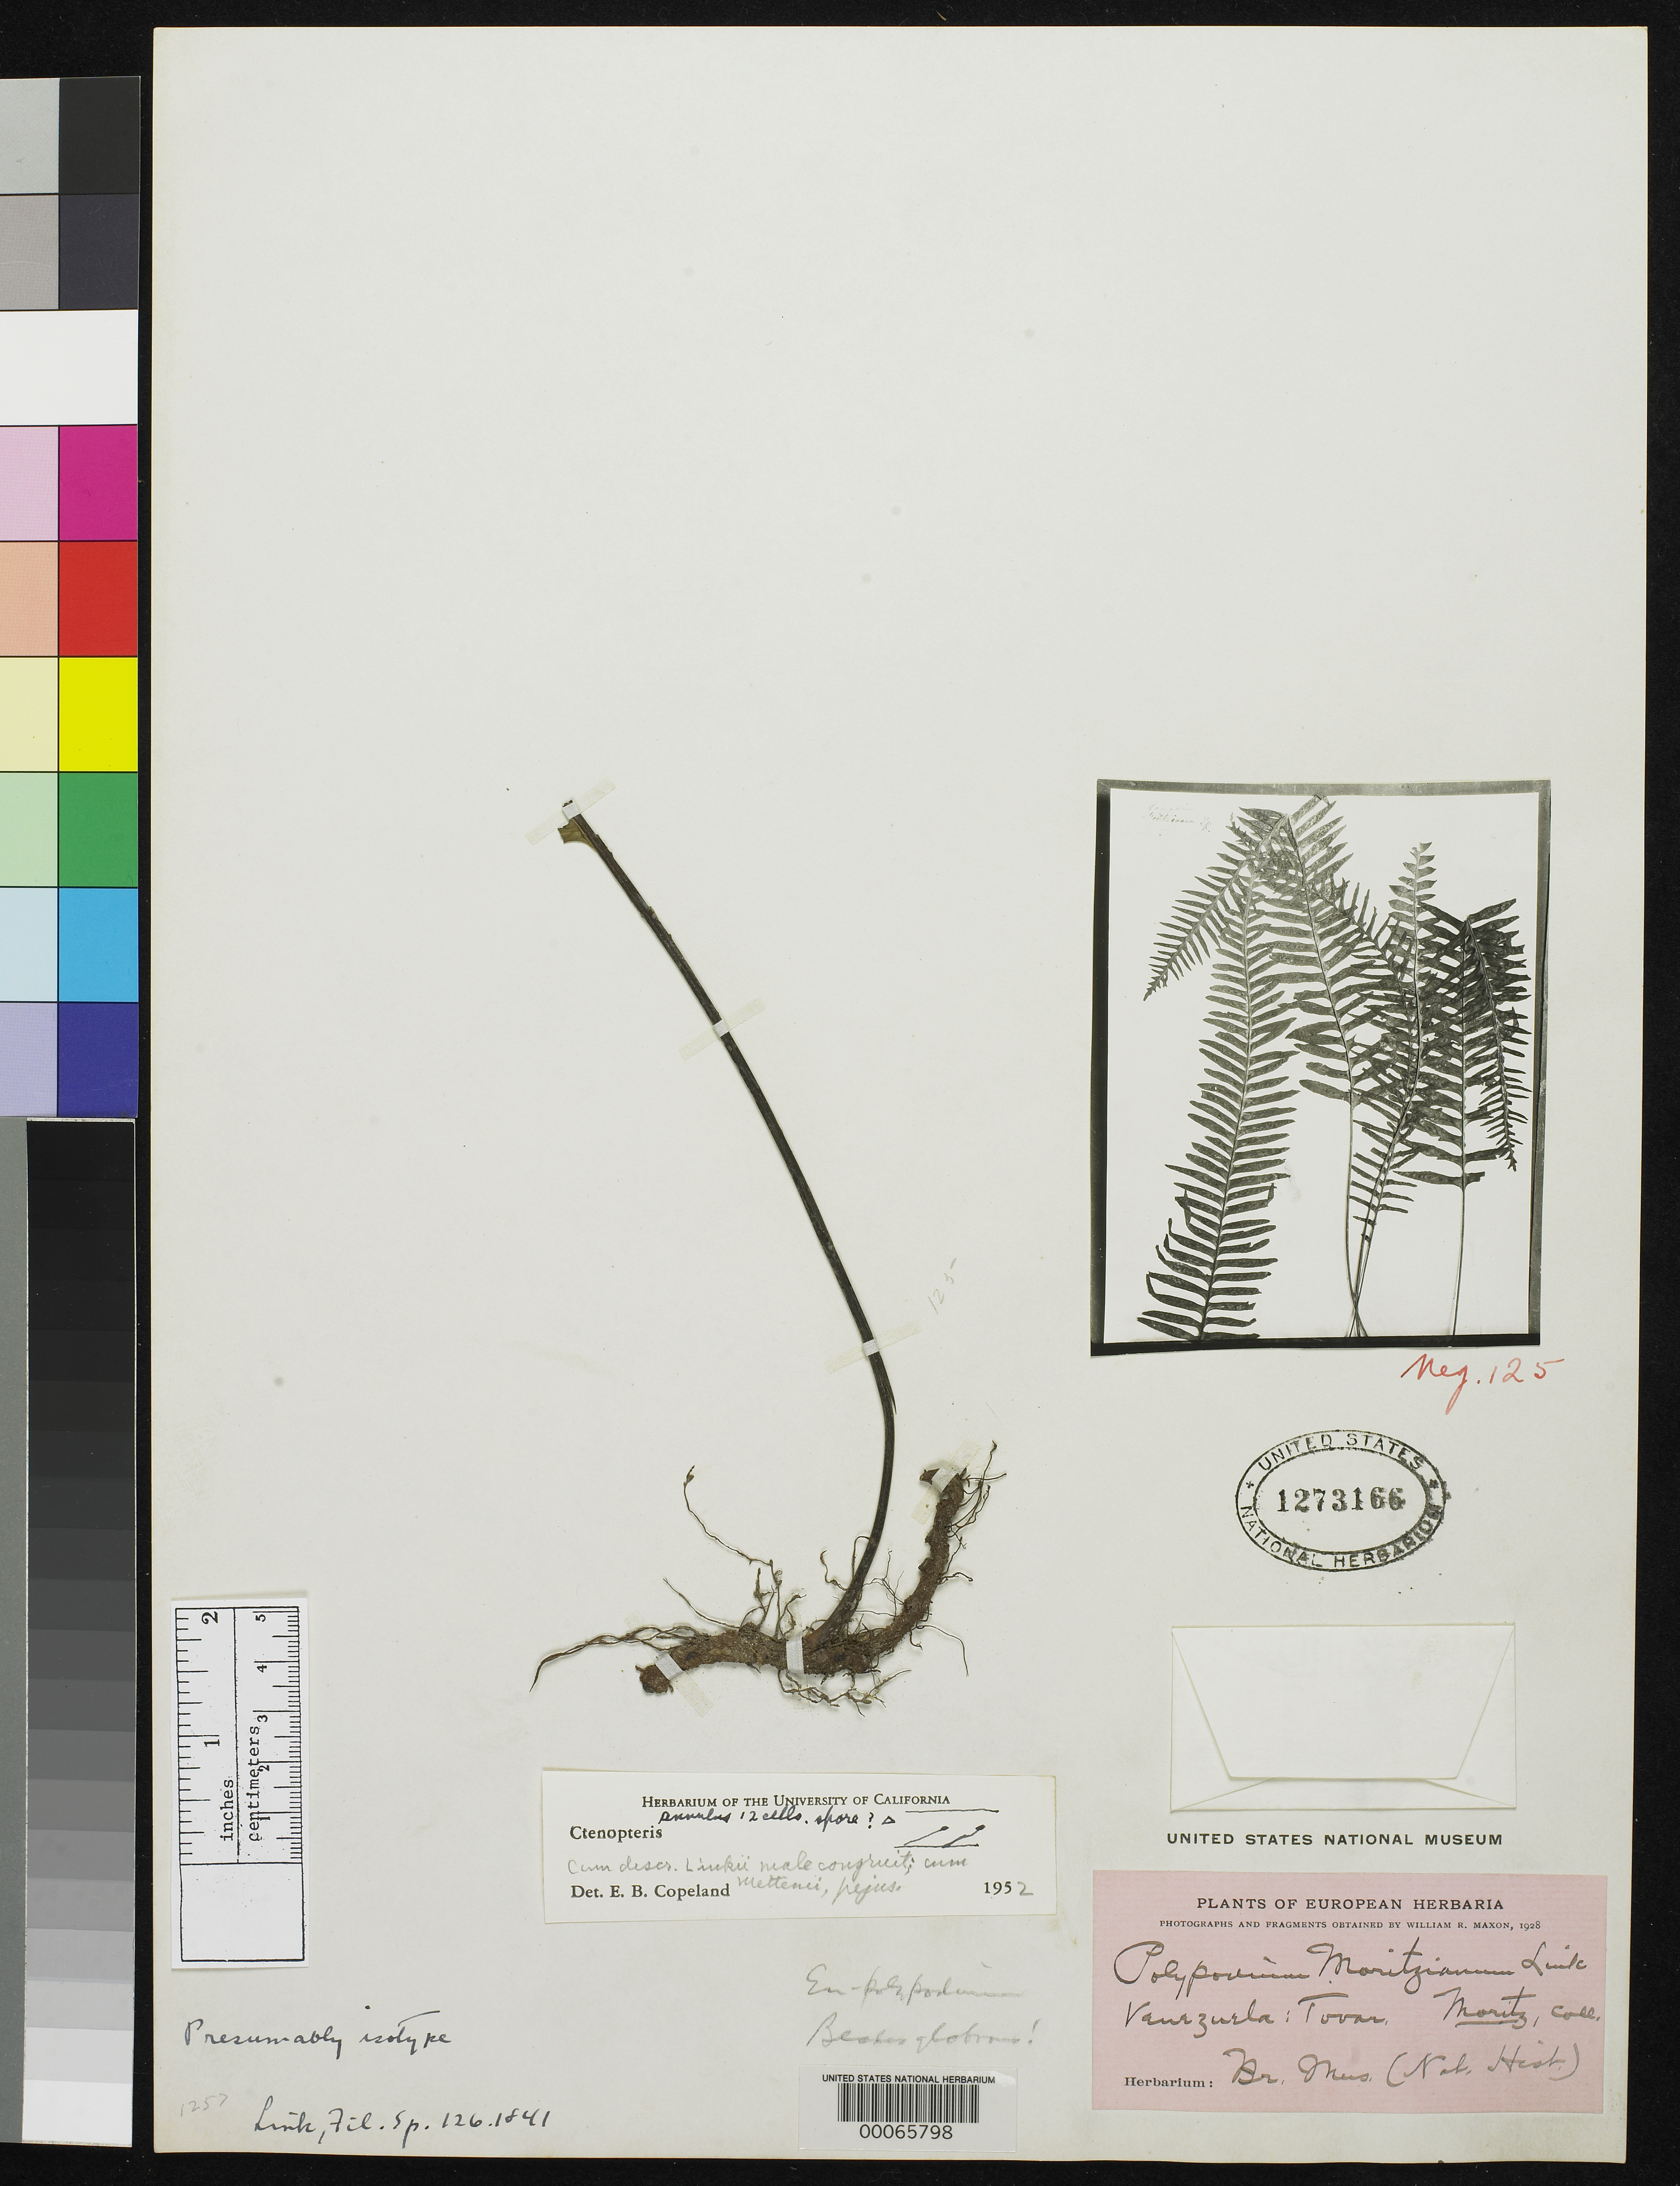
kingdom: Plantae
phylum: Tracheophyta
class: Polypodiopsida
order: Polypodiales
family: Polypodiaceae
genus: Polypodium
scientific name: Polypodium moritzianum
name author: Link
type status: Type Collection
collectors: A. Moritz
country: Venezuela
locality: Tovar.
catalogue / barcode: US 1273166